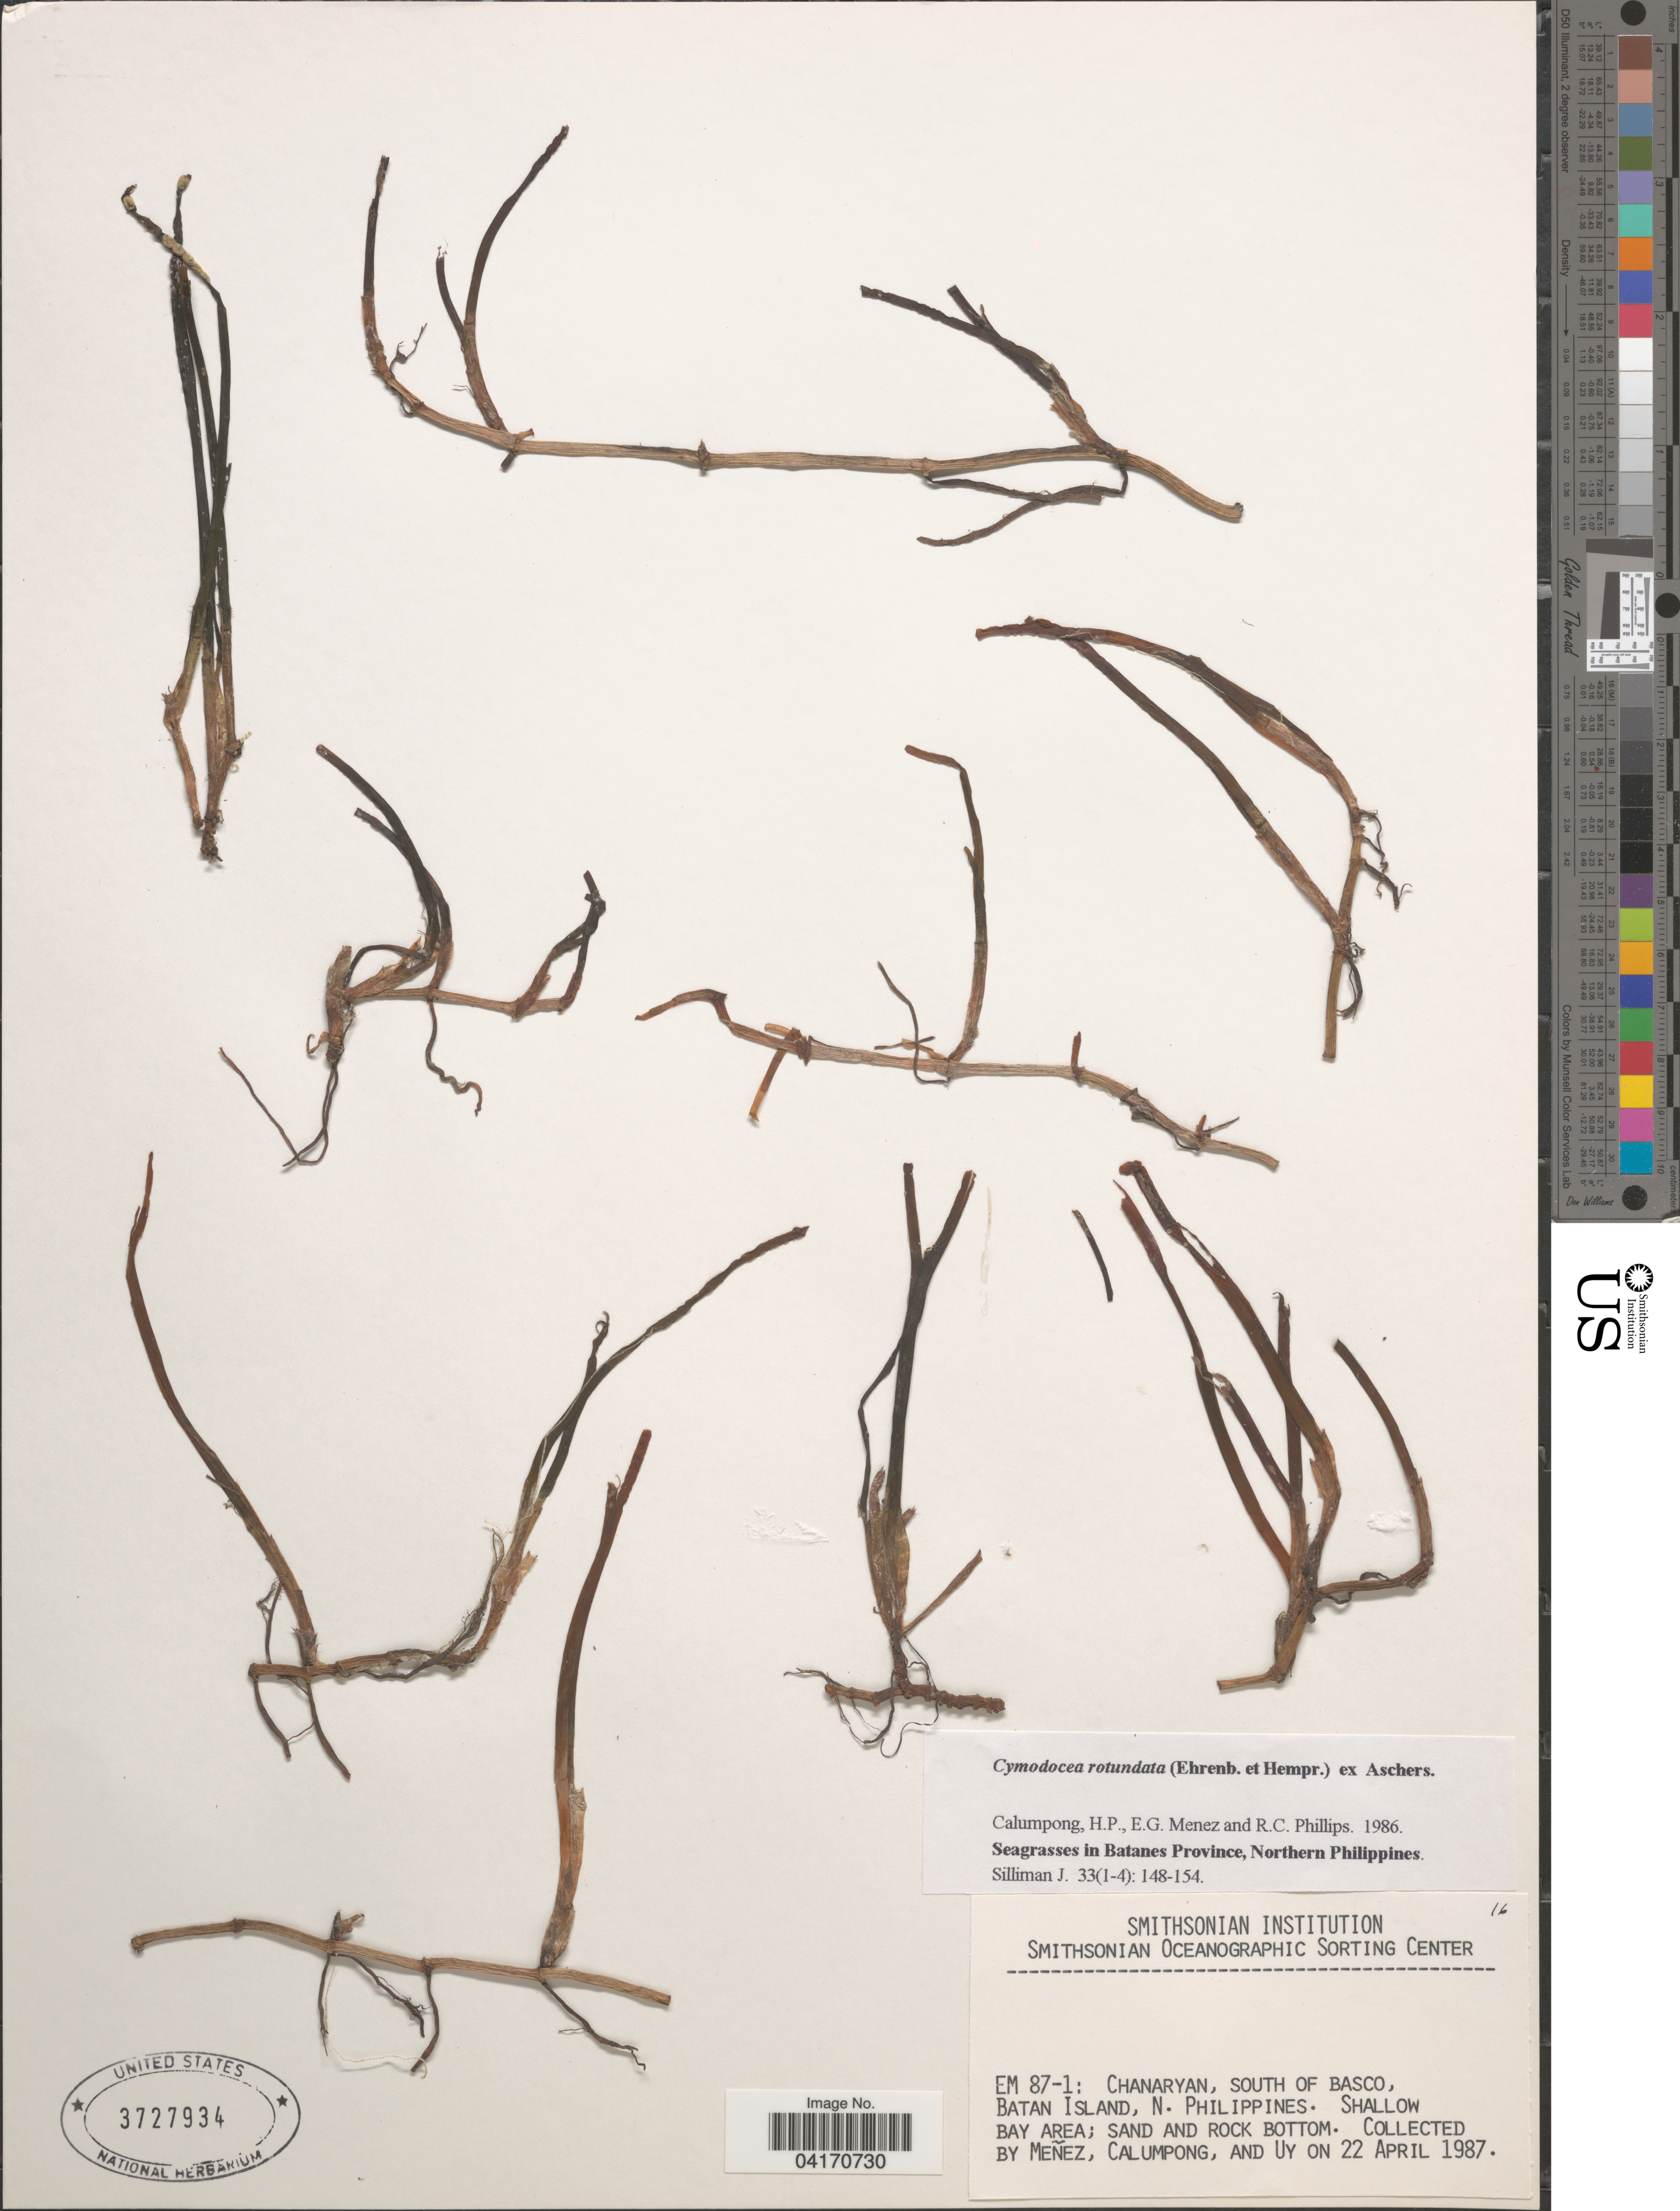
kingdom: Plantae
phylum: Tracheophyta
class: Liliopsida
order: Alismatales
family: Cymodoceaceae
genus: Cymodocea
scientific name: Cymodocea rotundata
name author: Asch. & Schweinf.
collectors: Menez, Calumpong & Uy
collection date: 1987-04-22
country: Philippines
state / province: Cagayan Valley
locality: EM 87-1: Chanaryan, south of basco, Batan Island, N. Philippines.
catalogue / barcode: US 3727934